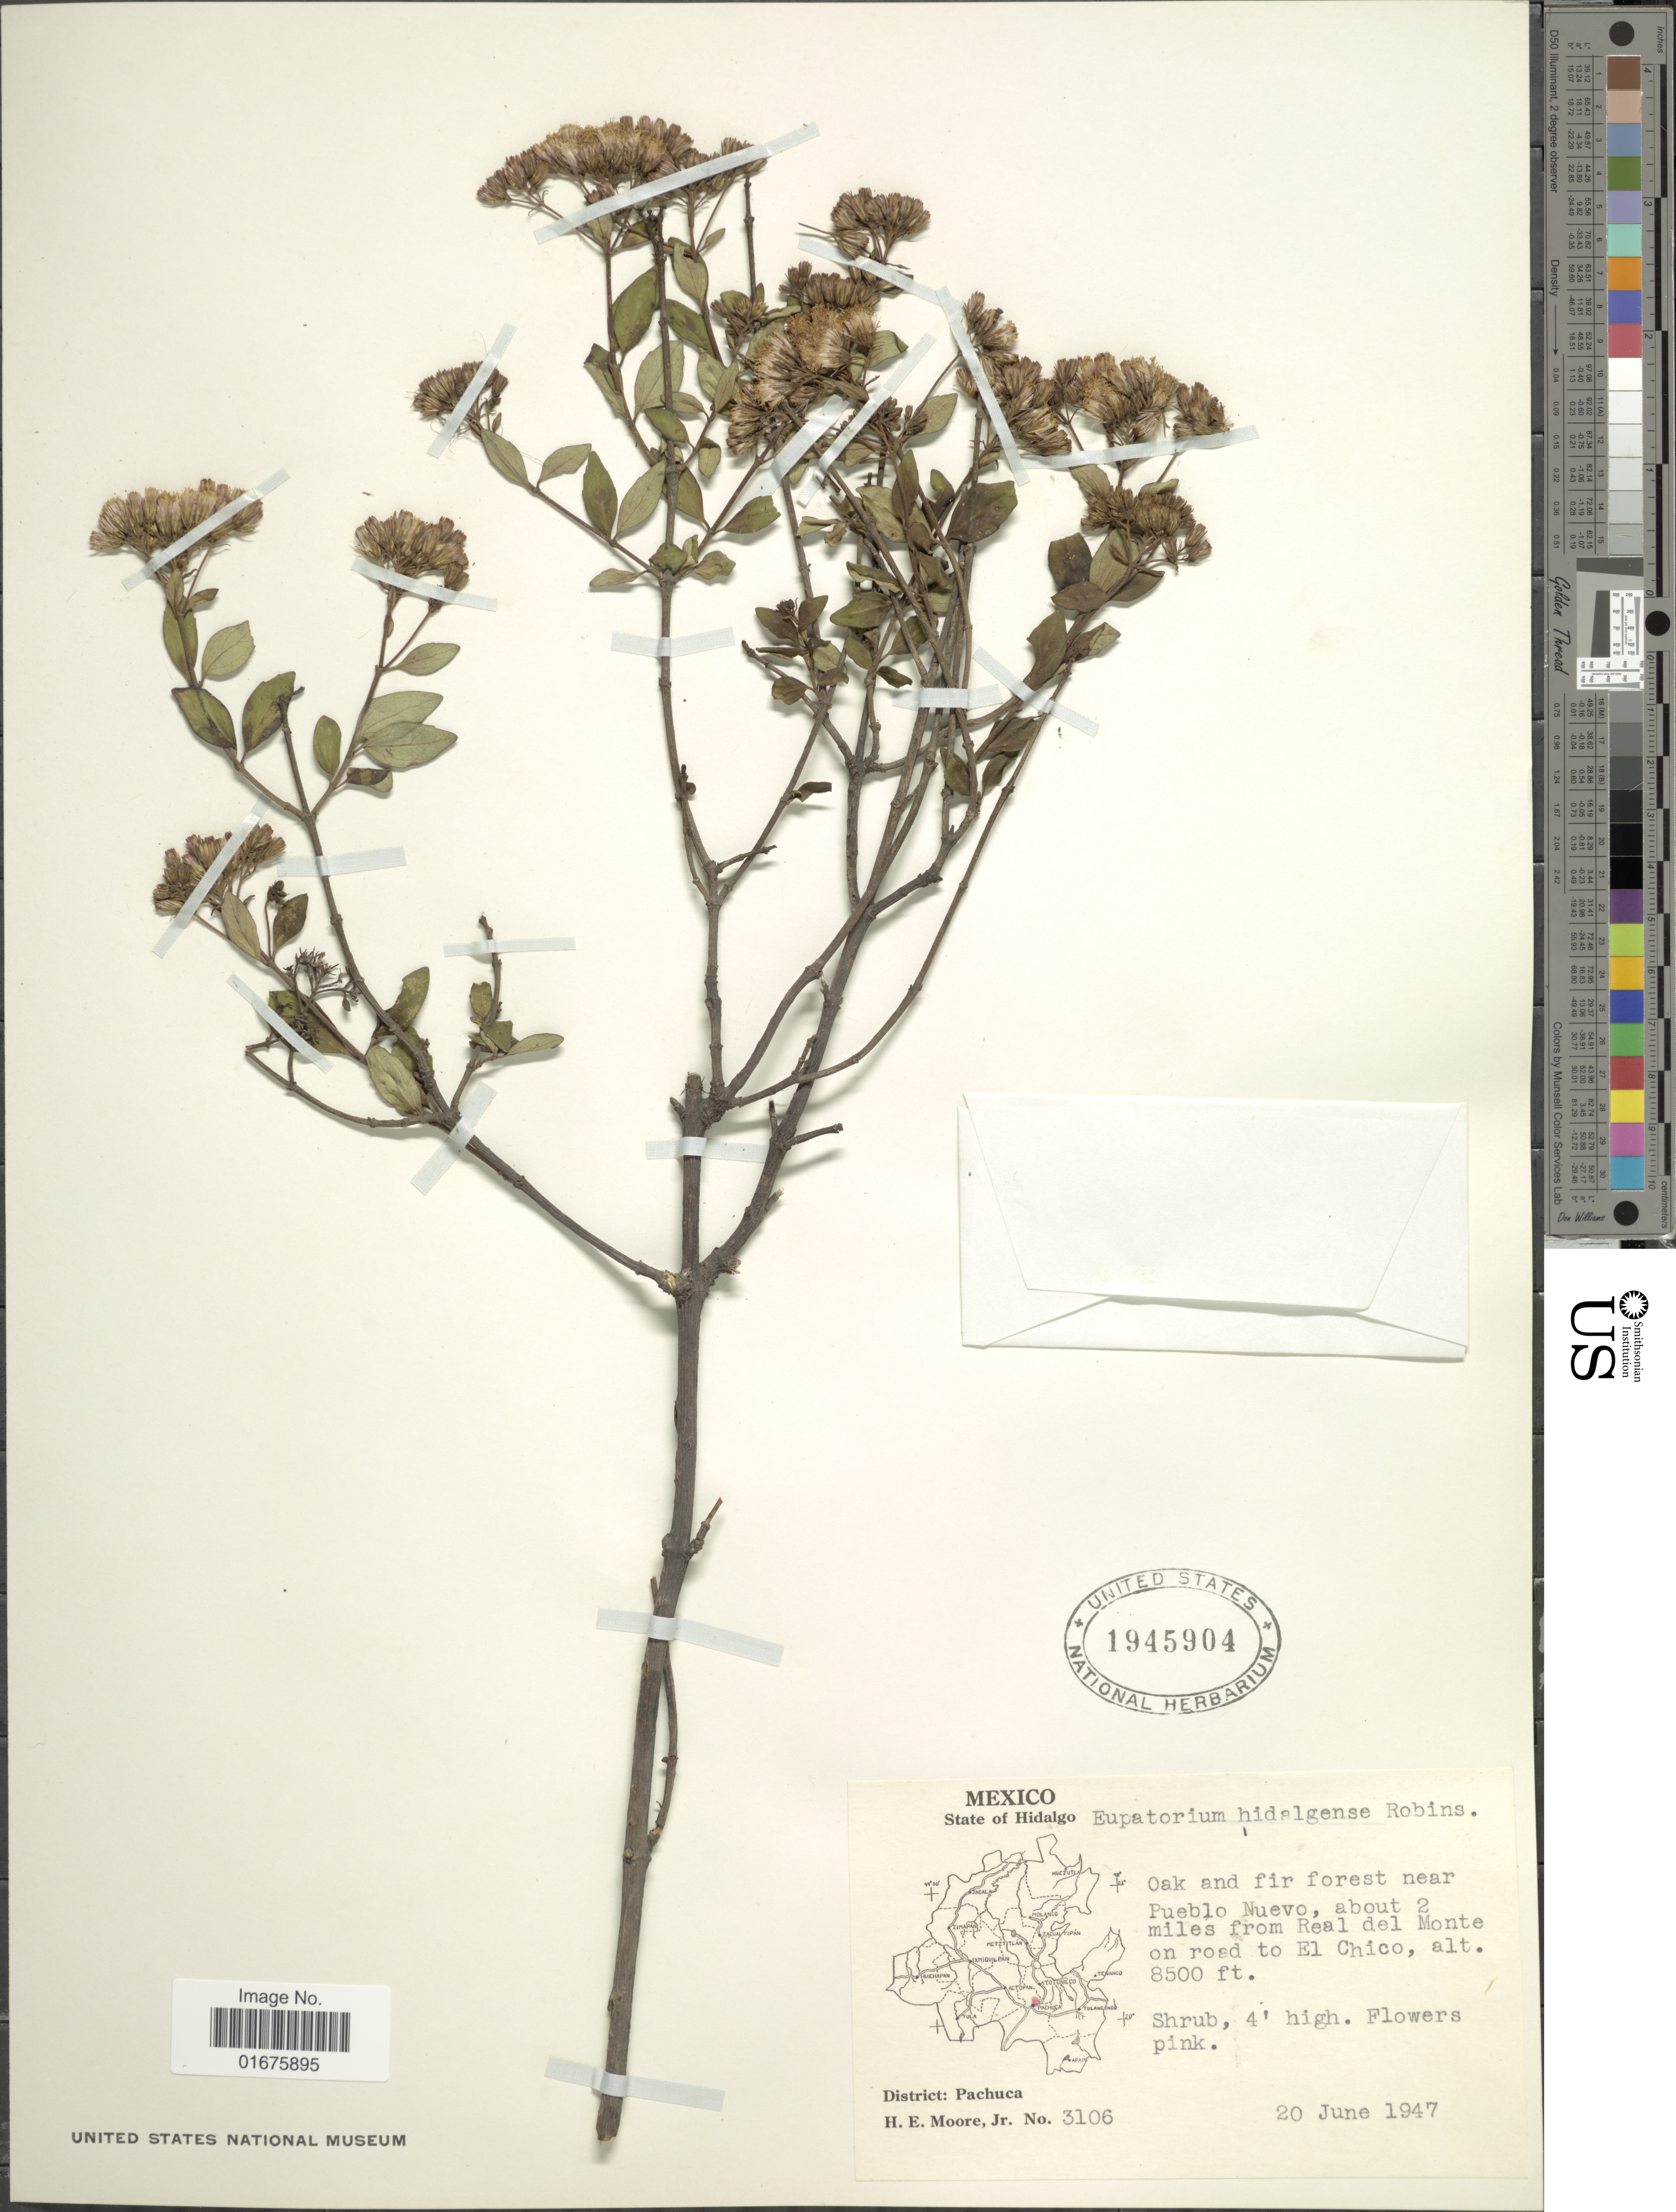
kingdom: Plantae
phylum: Tracheophyta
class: Magnoliopsida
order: Asterales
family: Asteraceae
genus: Ageratina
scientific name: Ageratina hidalgensis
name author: (B.L. Rob.) R.M. King & H. Rob.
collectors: H. E. Moore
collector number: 3106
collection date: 1947-06-20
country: Mexico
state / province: Hidalgo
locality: Oak and fir forest near Pueblo Nuevo, about 2 miles from Real del Monte on road to El Chico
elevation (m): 2591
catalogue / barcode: US 1945904